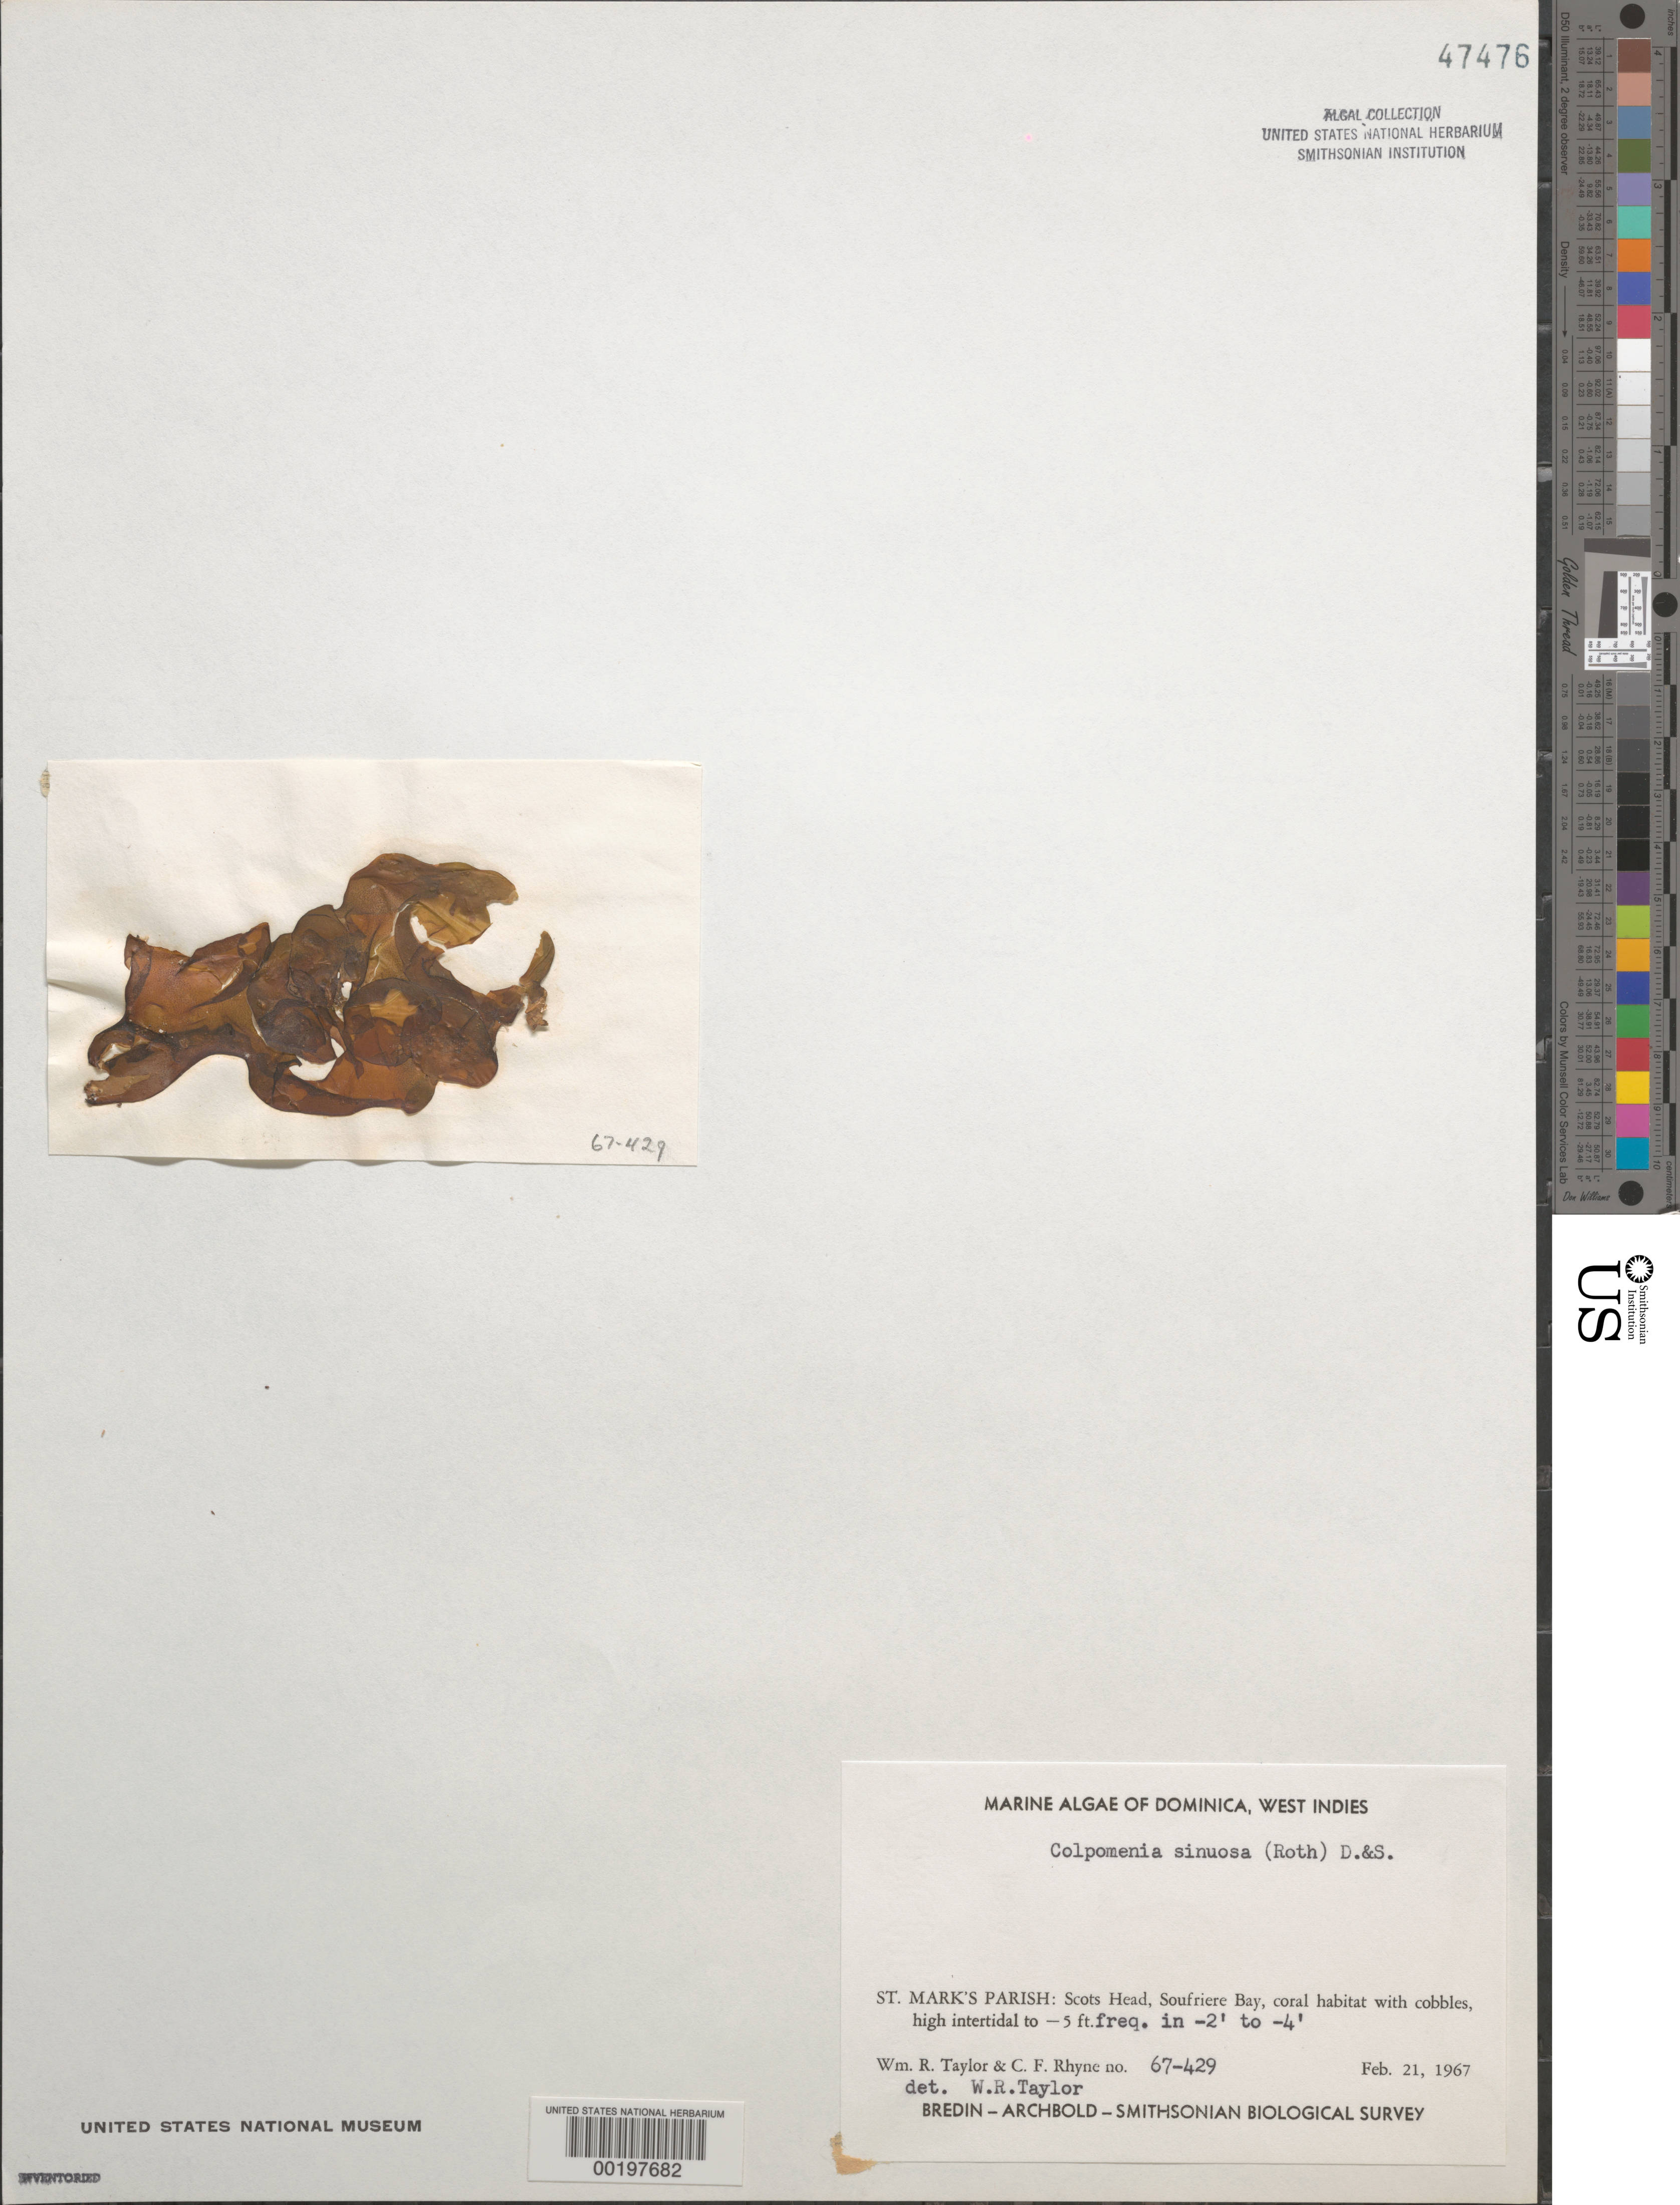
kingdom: Chromista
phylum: Ochrophyta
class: Phaeophyceae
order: Scytosiphonales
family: Scytosiphonaceae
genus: Colpomenia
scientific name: Colpomenia sinuosa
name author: (K. Mert. ex Roth) Derbes & Solier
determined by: Taylor, William R.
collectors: W. R. Taylor & C. Rhyne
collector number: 67-429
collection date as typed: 21 Feb 1967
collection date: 1967-02-21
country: Dominica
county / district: St. Mark's Parish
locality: Scots Head, Soufriere Bay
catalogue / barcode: US 47476